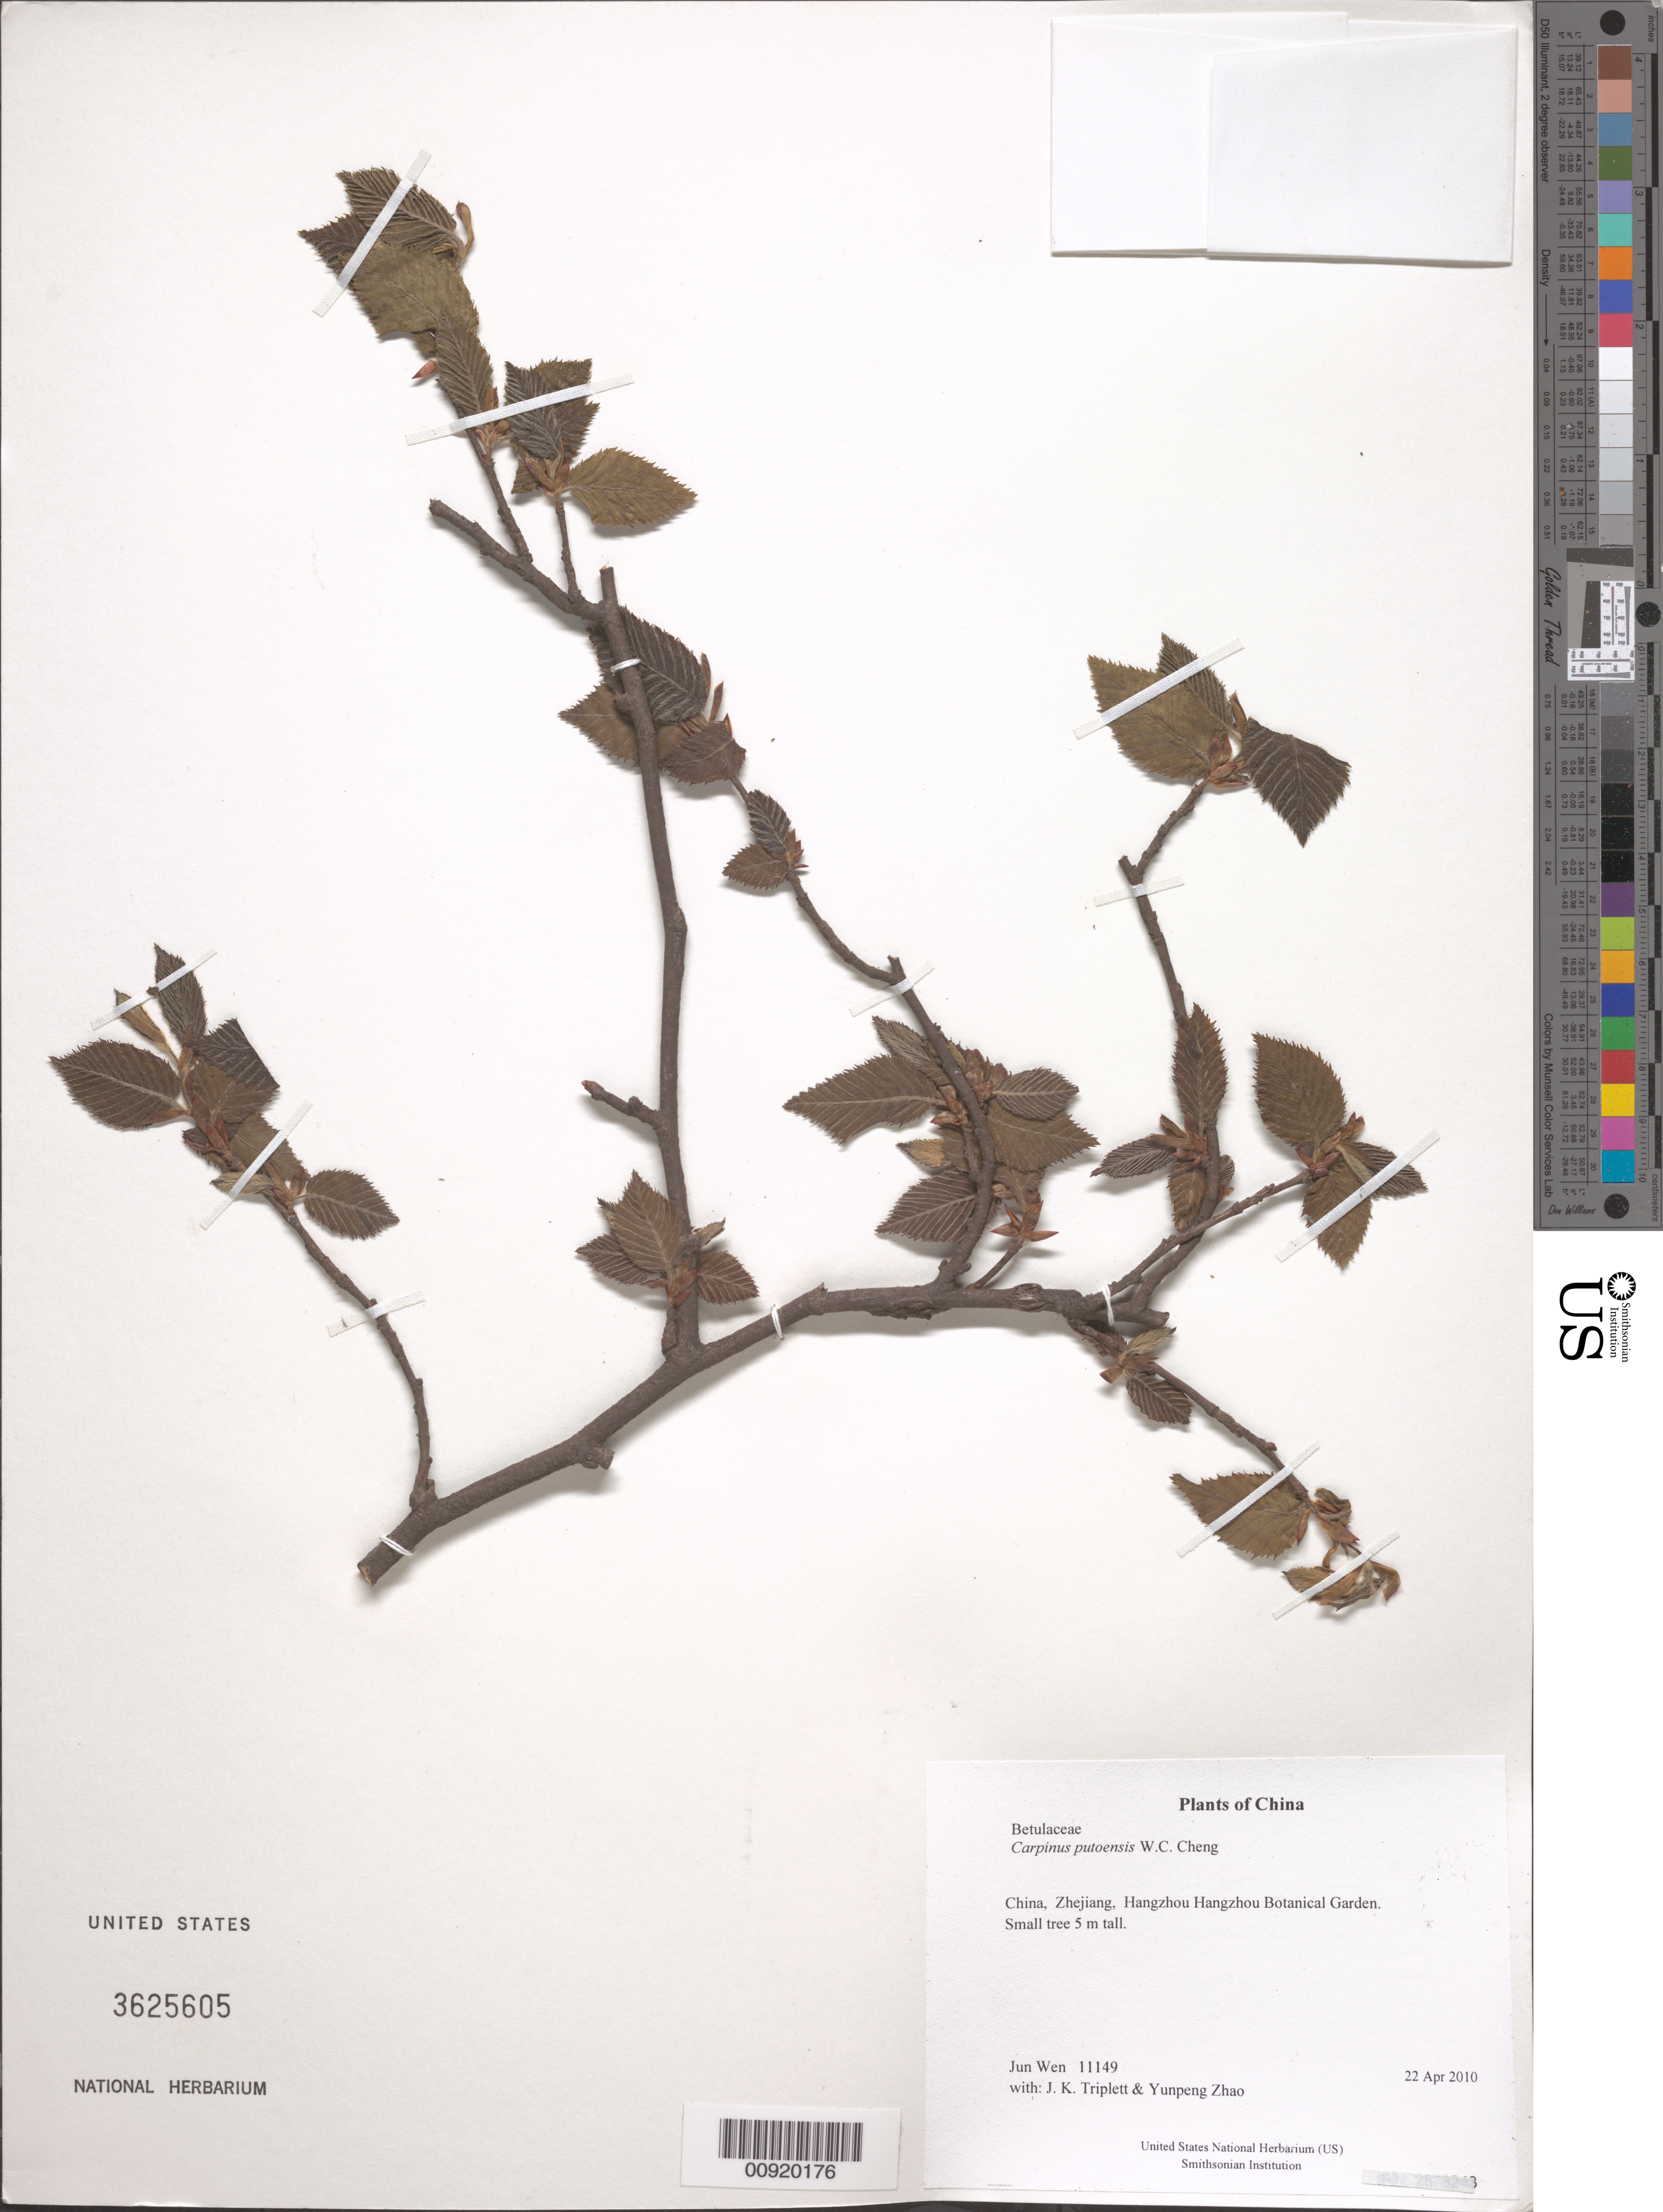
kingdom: Plantae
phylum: Tracheophyta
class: Magnoliopsida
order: Fagales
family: Betulaceae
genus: Carpinus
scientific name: Carpinus putoensis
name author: W.C. Cheng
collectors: J. Wen, J. K. Triplett & Yunpeng Zhao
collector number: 11149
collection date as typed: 22 Apr 2010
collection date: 2010-04-22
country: China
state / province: Zhejiang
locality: Hangzhou Hangzhou Botanical Garden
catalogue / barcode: US 3625605